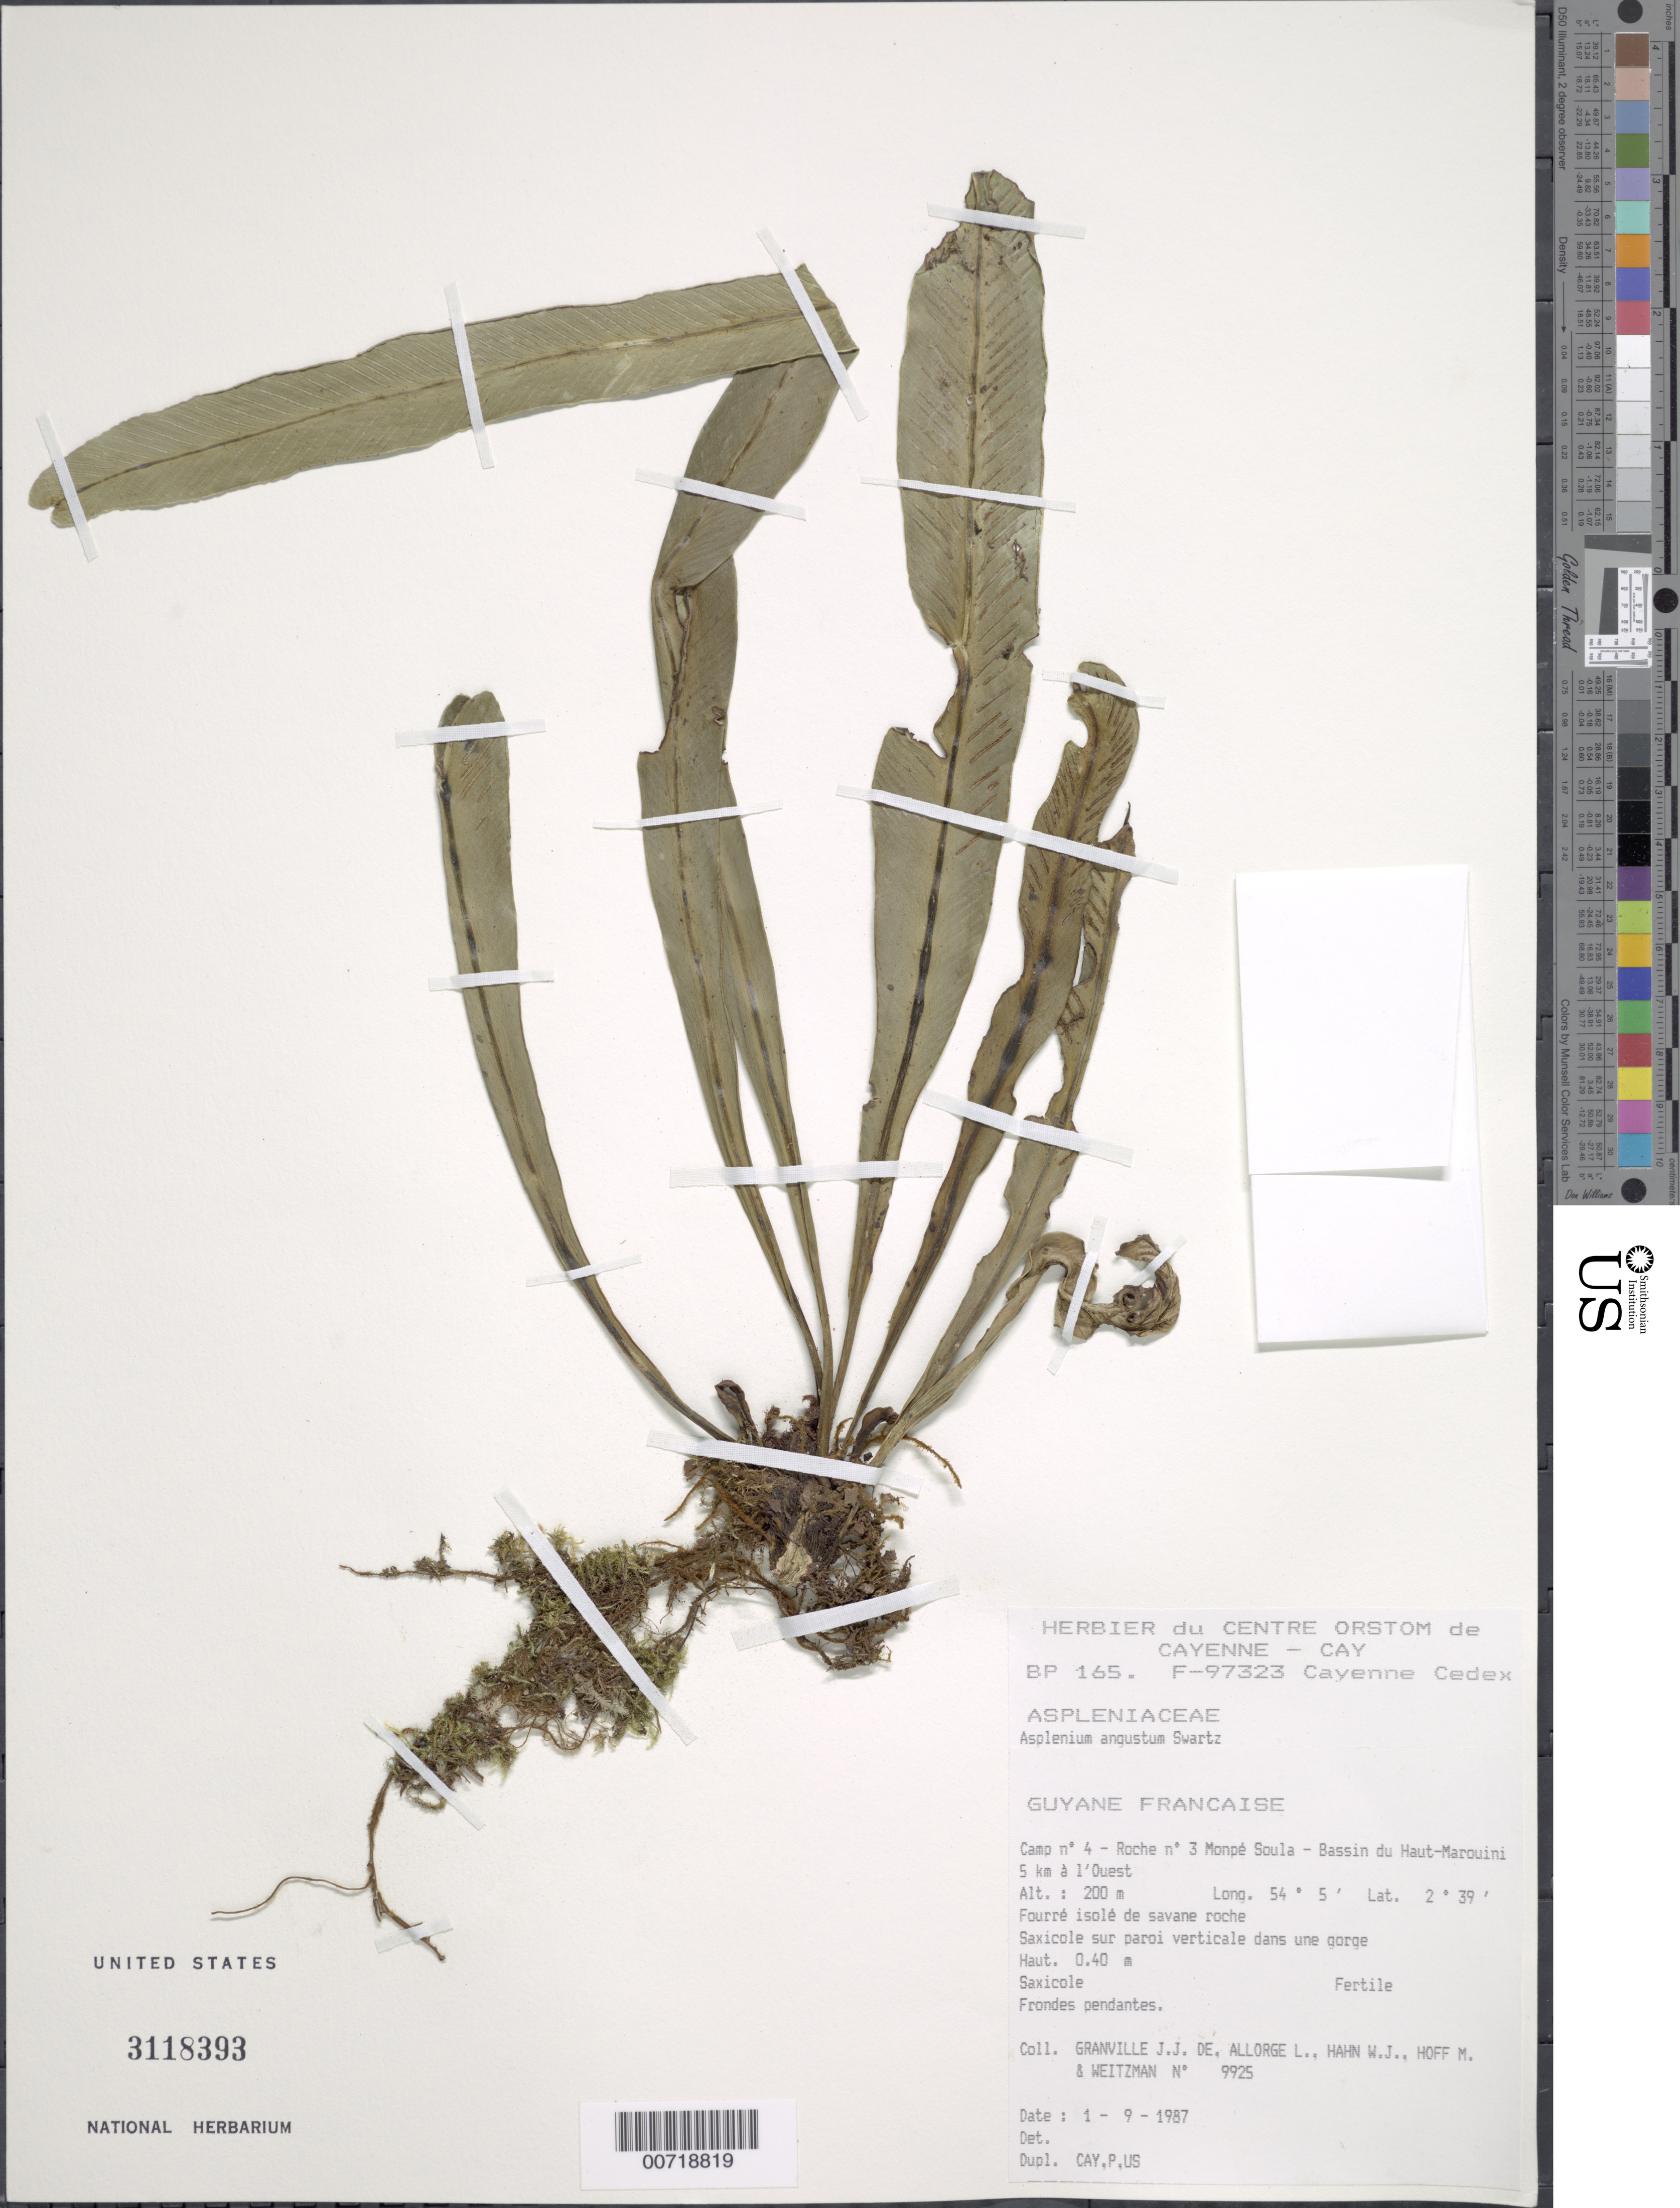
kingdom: Plantae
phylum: Tracheophyta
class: Polypodiopsida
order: Polypodiales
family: Aspleniaceae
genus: Asplenium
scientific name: Asplenium angustum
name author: Sw.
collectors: J.-J. de Granville, L. Allorge, W. J. Hahn, M. Hoff & A. L. Weitzman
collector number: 9925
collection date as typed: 1-Sep-87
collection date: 1987-09-01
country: French Guiana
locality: Monpé Soula, Camp #4, roche no. 3; Bassin du Haut-Marouini, 5 km W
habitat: Fourré isolé de savane roche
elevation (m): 200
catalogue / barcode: US 3118393